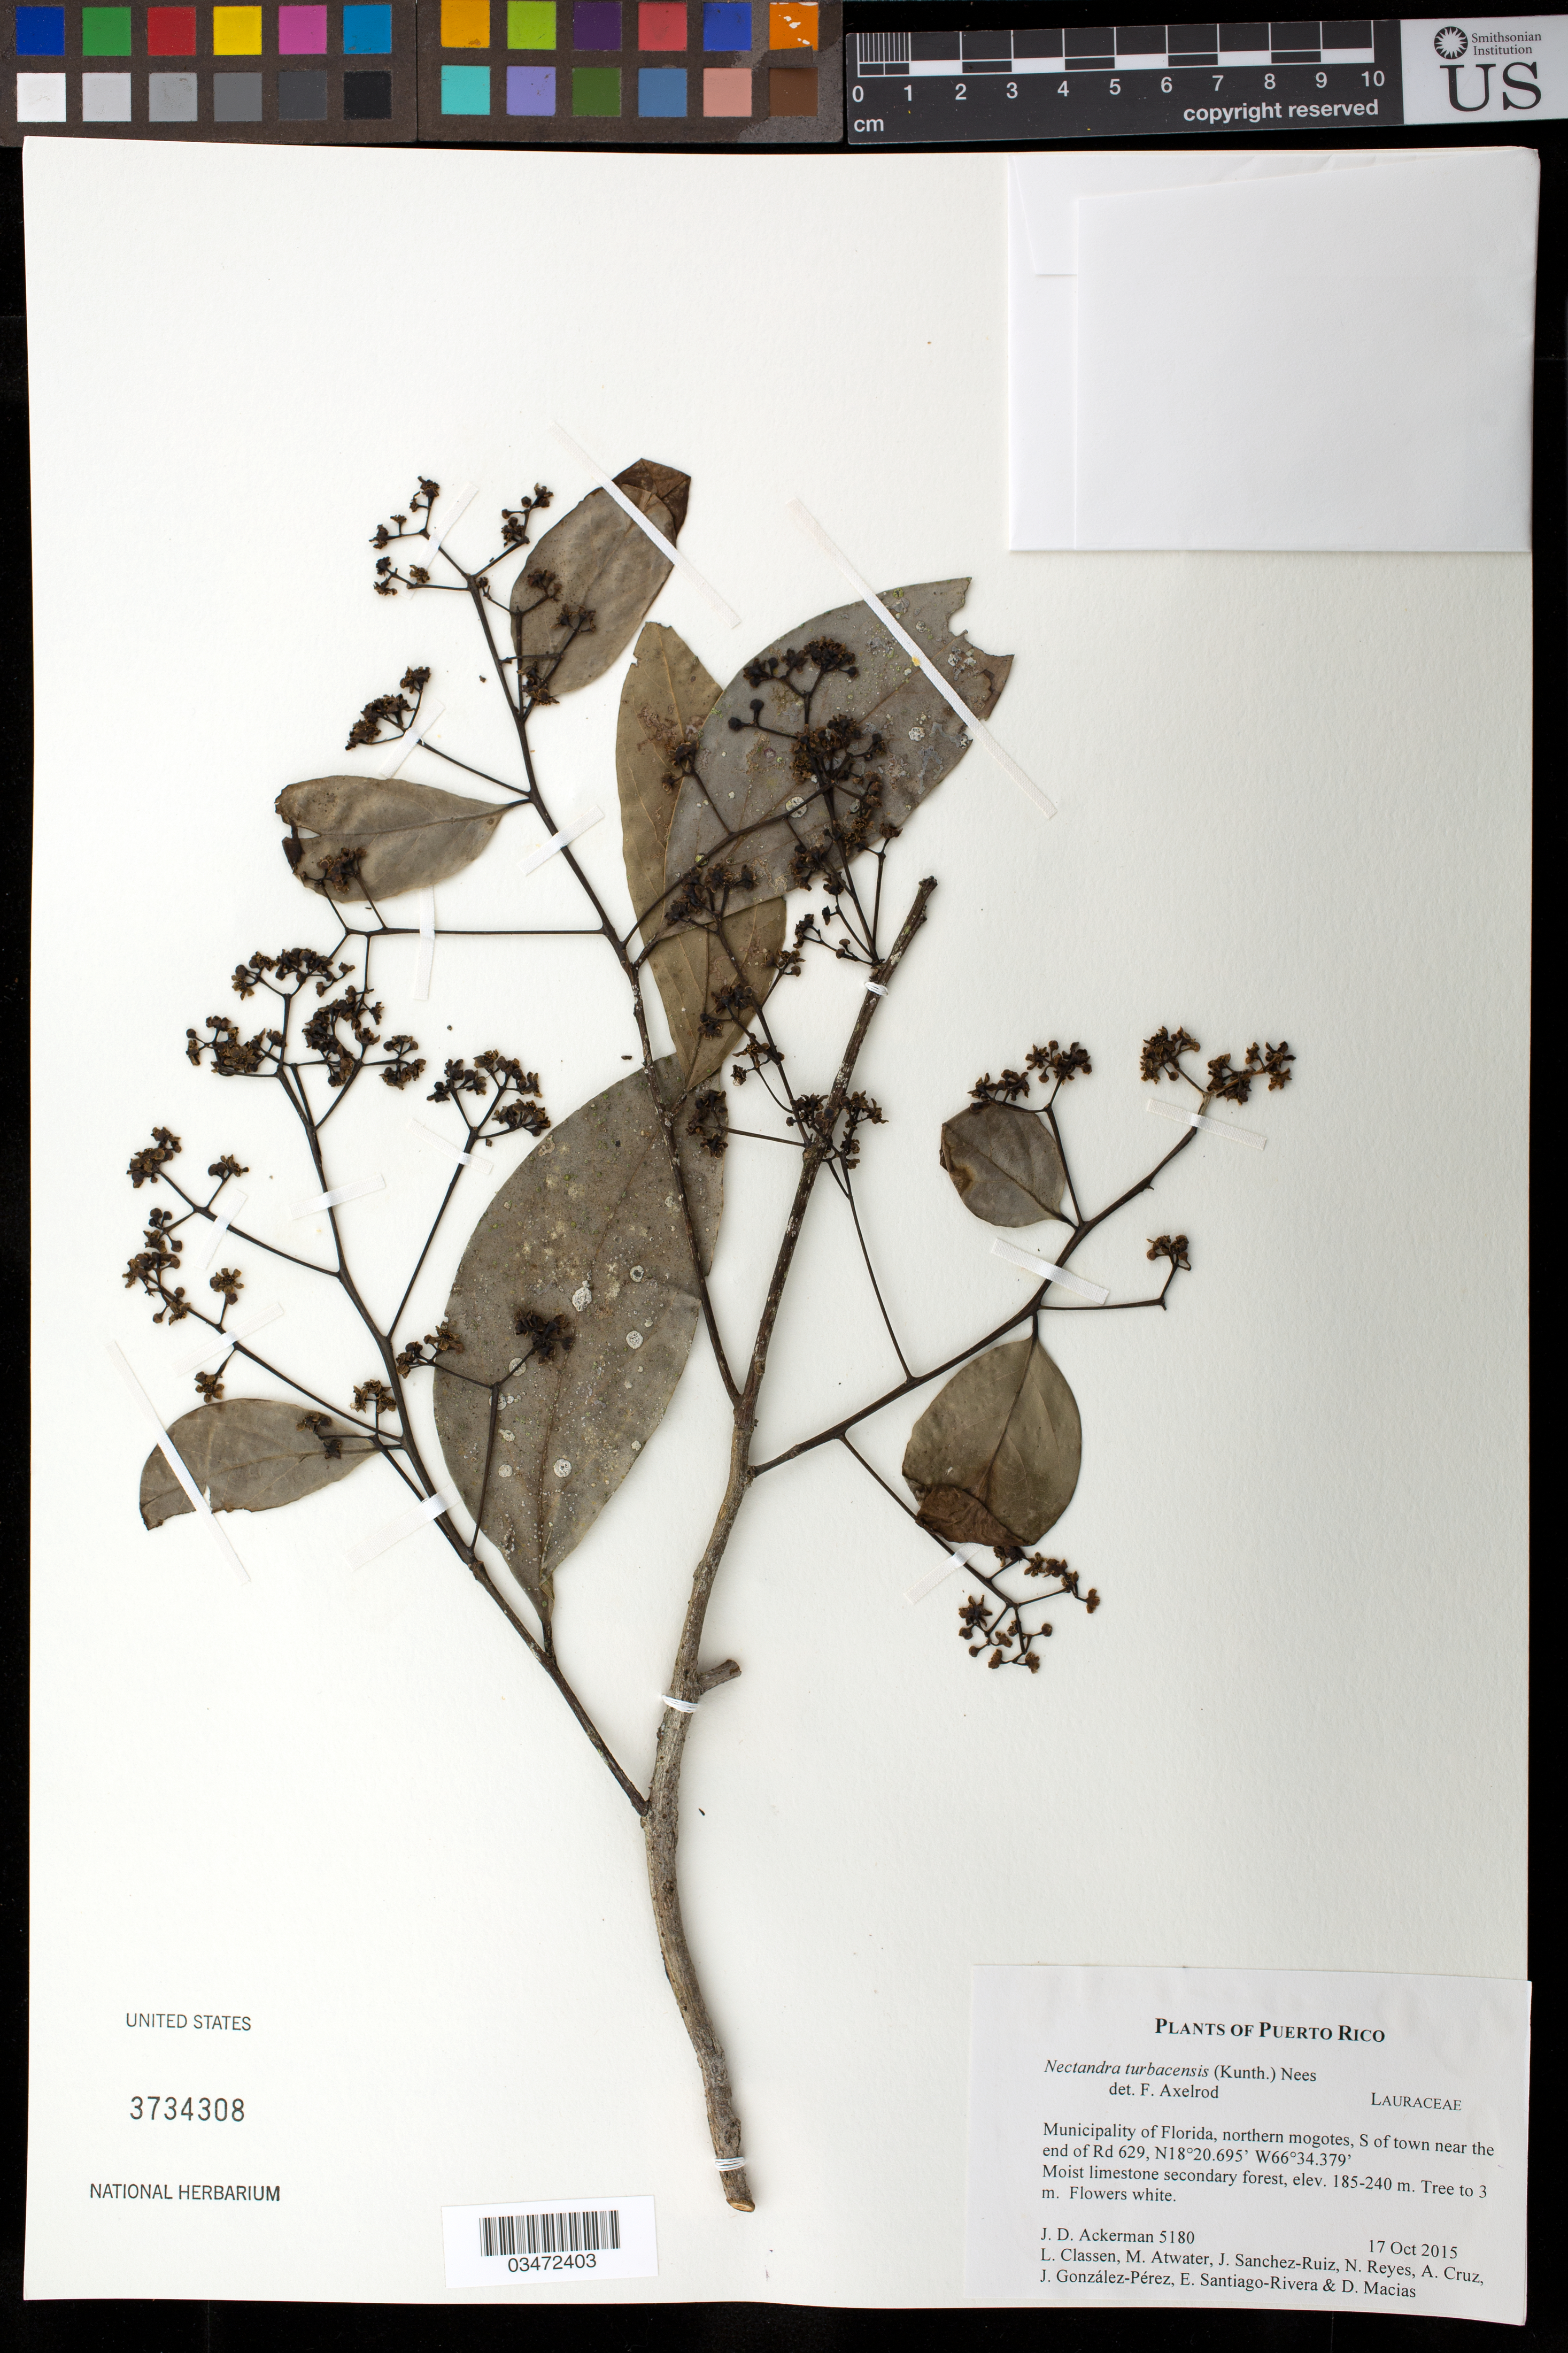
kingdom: Plantae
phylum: Tracheophyta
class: Magnoliopsida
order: Laurales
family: Lauraceae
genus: Nectandra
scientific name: Nectandra turbacensis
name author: (Kunth) Nees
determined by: Axelrod, F. S.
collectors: J. D. Ackerman, L. Classen, M. Atwater, J. Sanchez-Ruiz, N. Reyes, A. Cruz, J. González-Pérez, E. Santiago-Rivera & D. Macías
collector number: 5180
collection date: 2015-10-17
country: Puerto Rico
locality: Mun. Florida, northern mogotes, S of town near the end of Rd 629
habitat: Moist limestone secondary forest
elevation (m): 185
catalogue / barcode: US 3734308